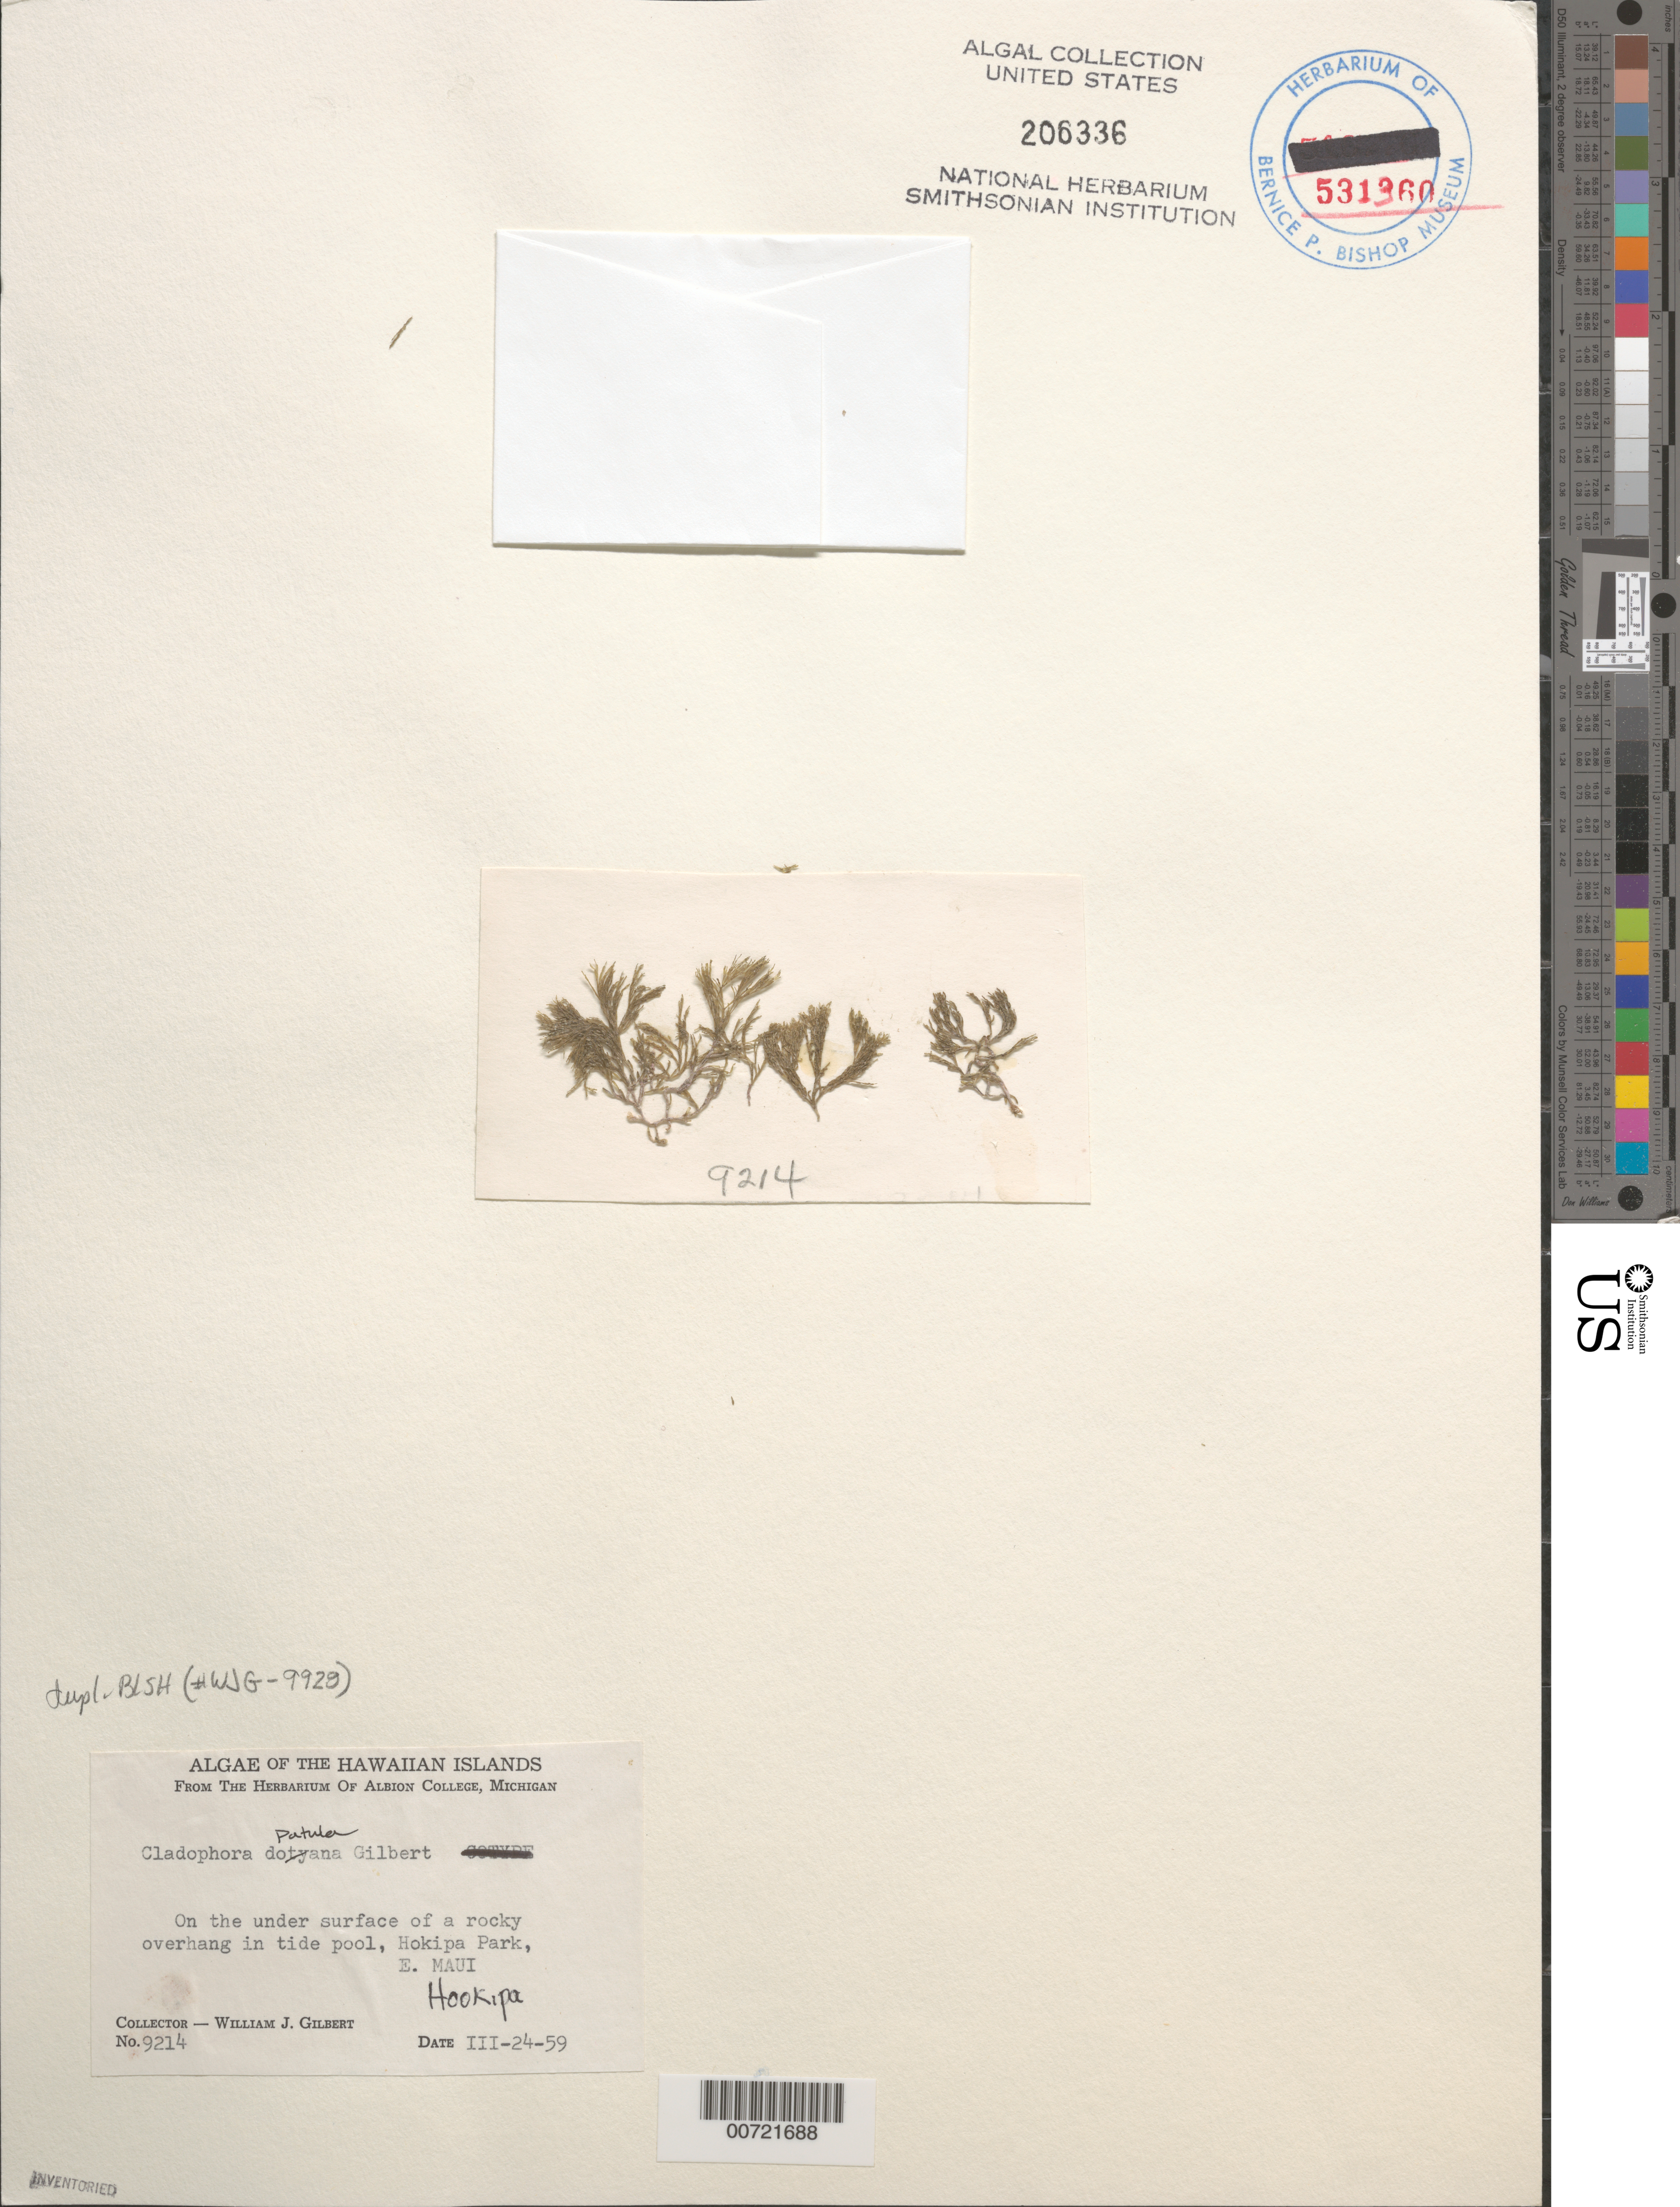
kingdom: Plantae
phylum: Chlorophyta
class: Ulvophyceae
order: Cladophorales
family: Cladophoraceae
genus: Lychaete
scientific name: Lychaete dotyana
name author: (W.J. Gilbert) M.J. Wynne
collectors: W. J. Gilbert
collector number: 9214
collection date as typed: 24 Mar 1959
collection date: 1959-03-24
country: United States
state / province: Hawaii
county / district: Maui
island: Maui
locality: Hookipa Park (Hokipa Park), Hookipa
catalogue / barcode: US 206336